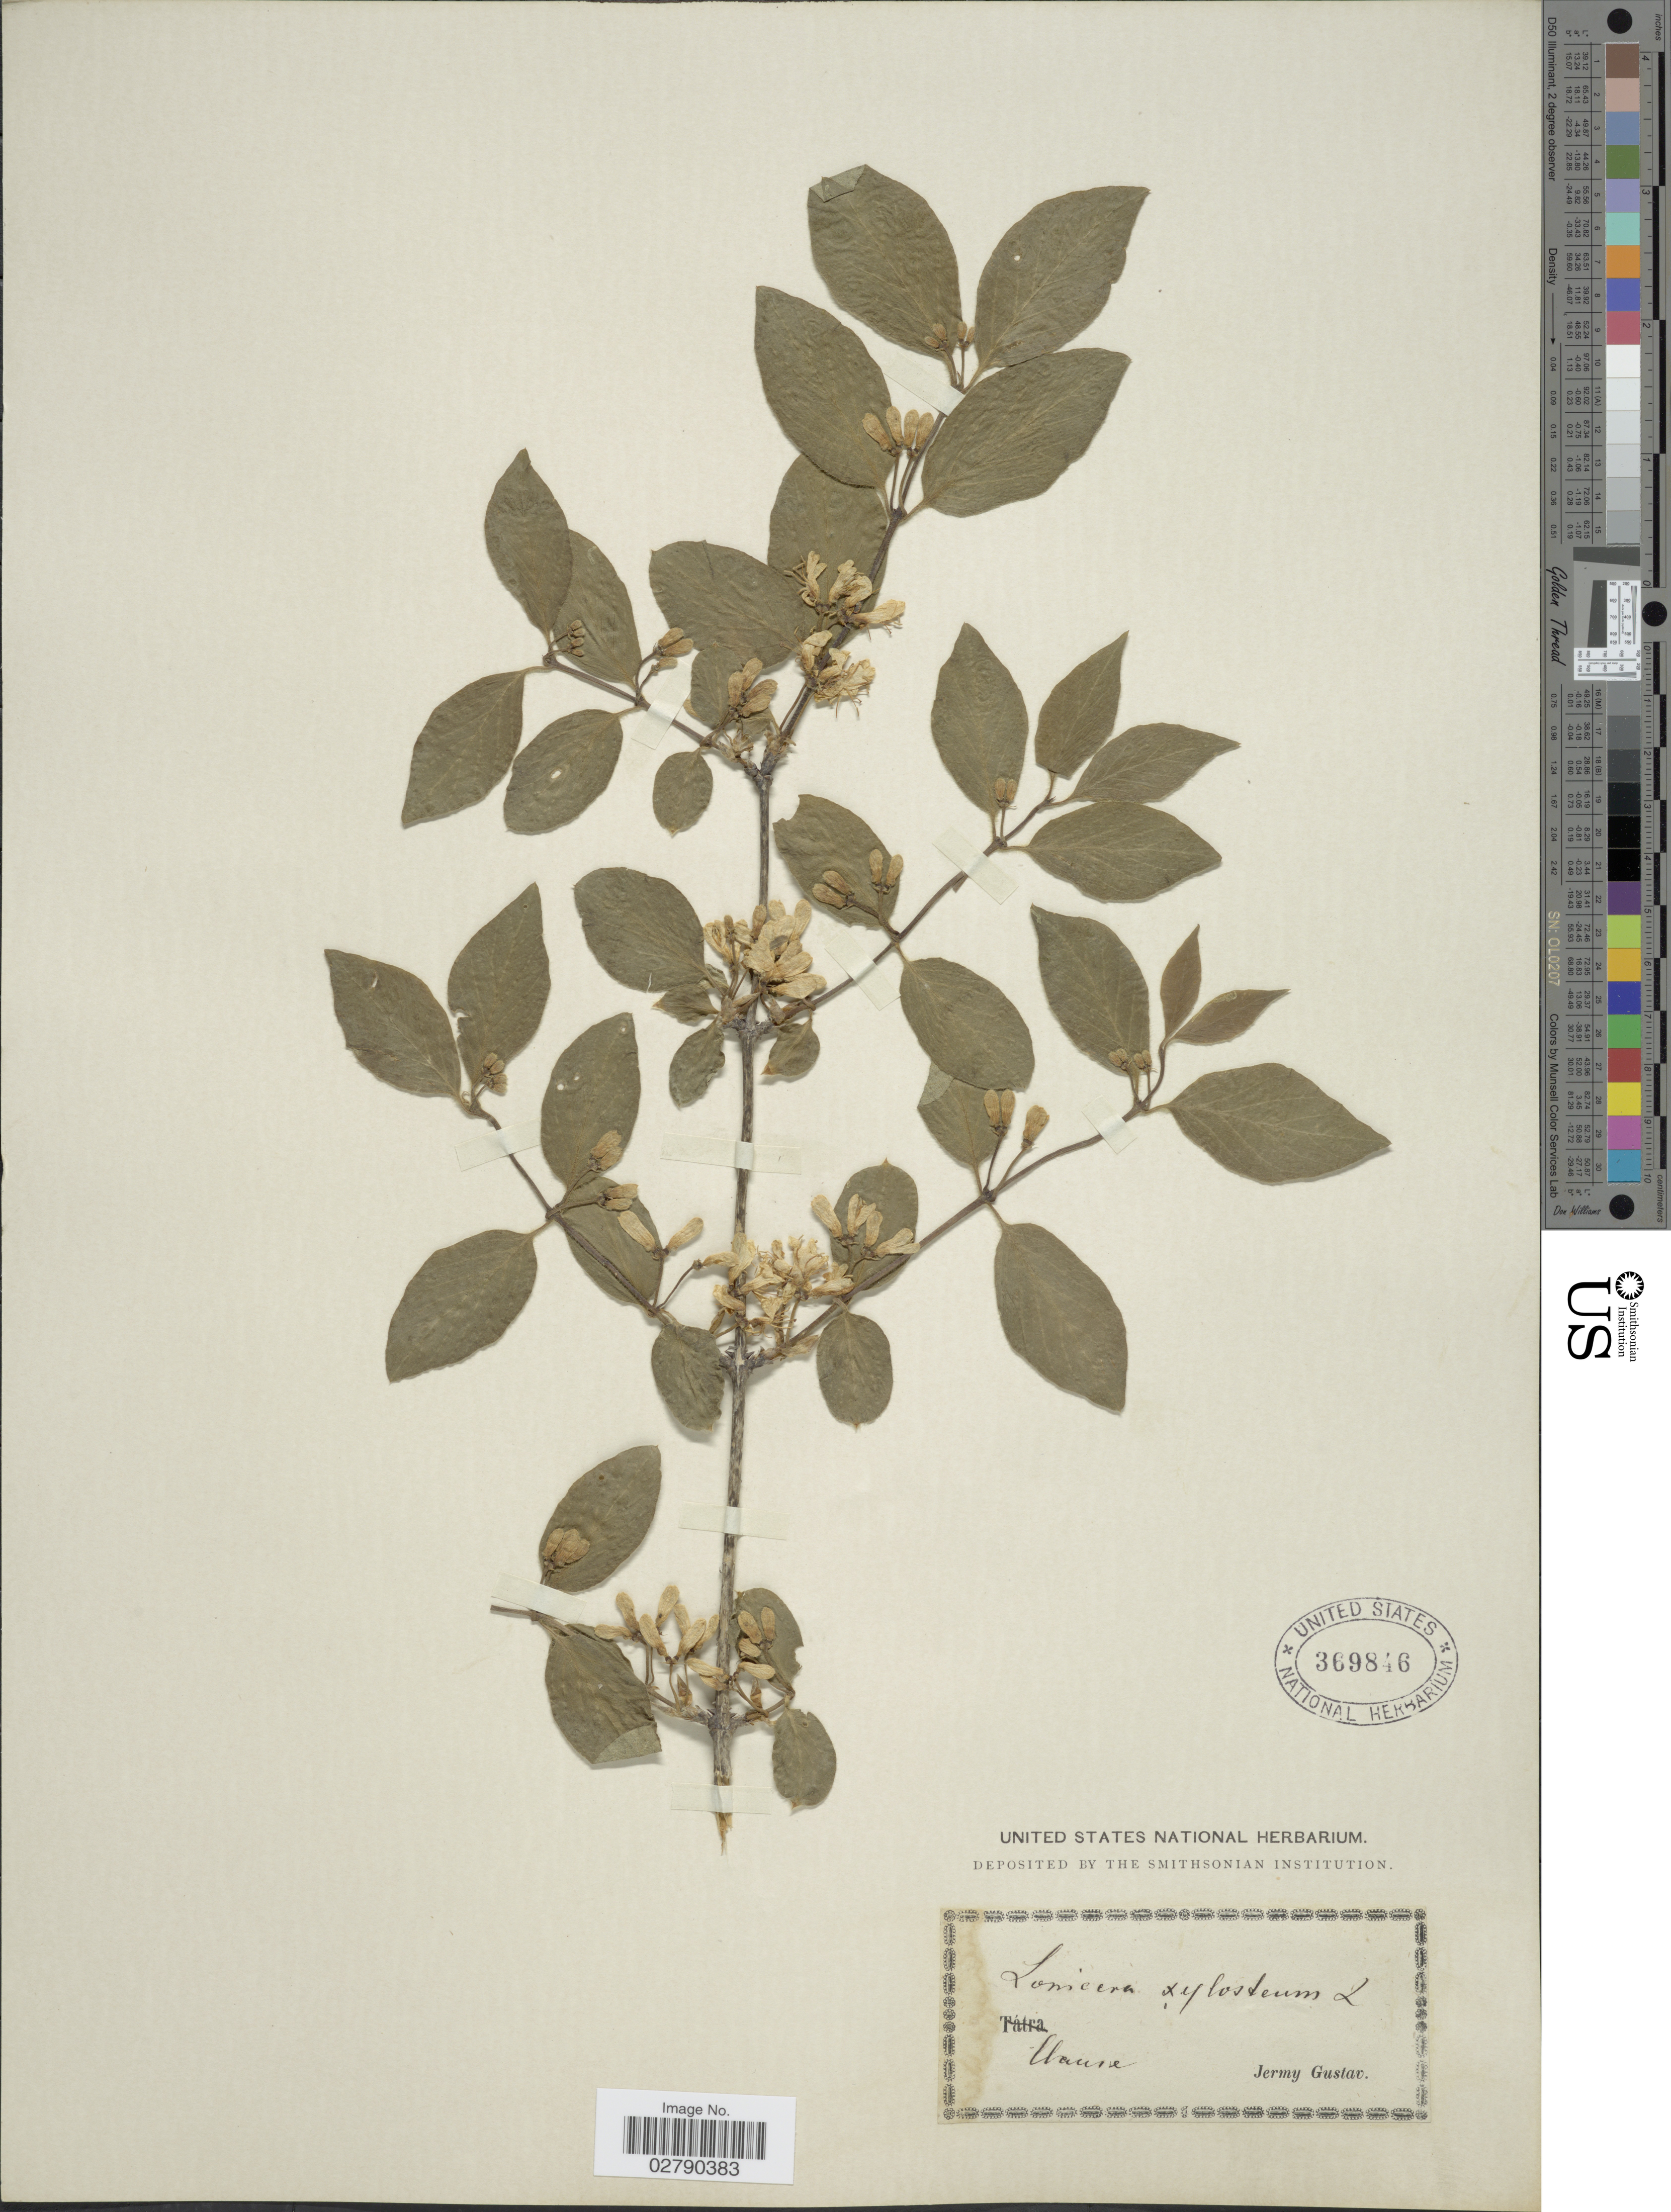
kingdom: Plantae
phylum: Tracheophyta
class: Magnoliopsida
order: Dipsacales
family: Caprifoliaceae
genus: Lonicera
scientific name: Lonicera xylosteum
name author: L.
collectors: J. Gustav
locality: Llaune [interpreted]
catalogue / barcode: US 369846